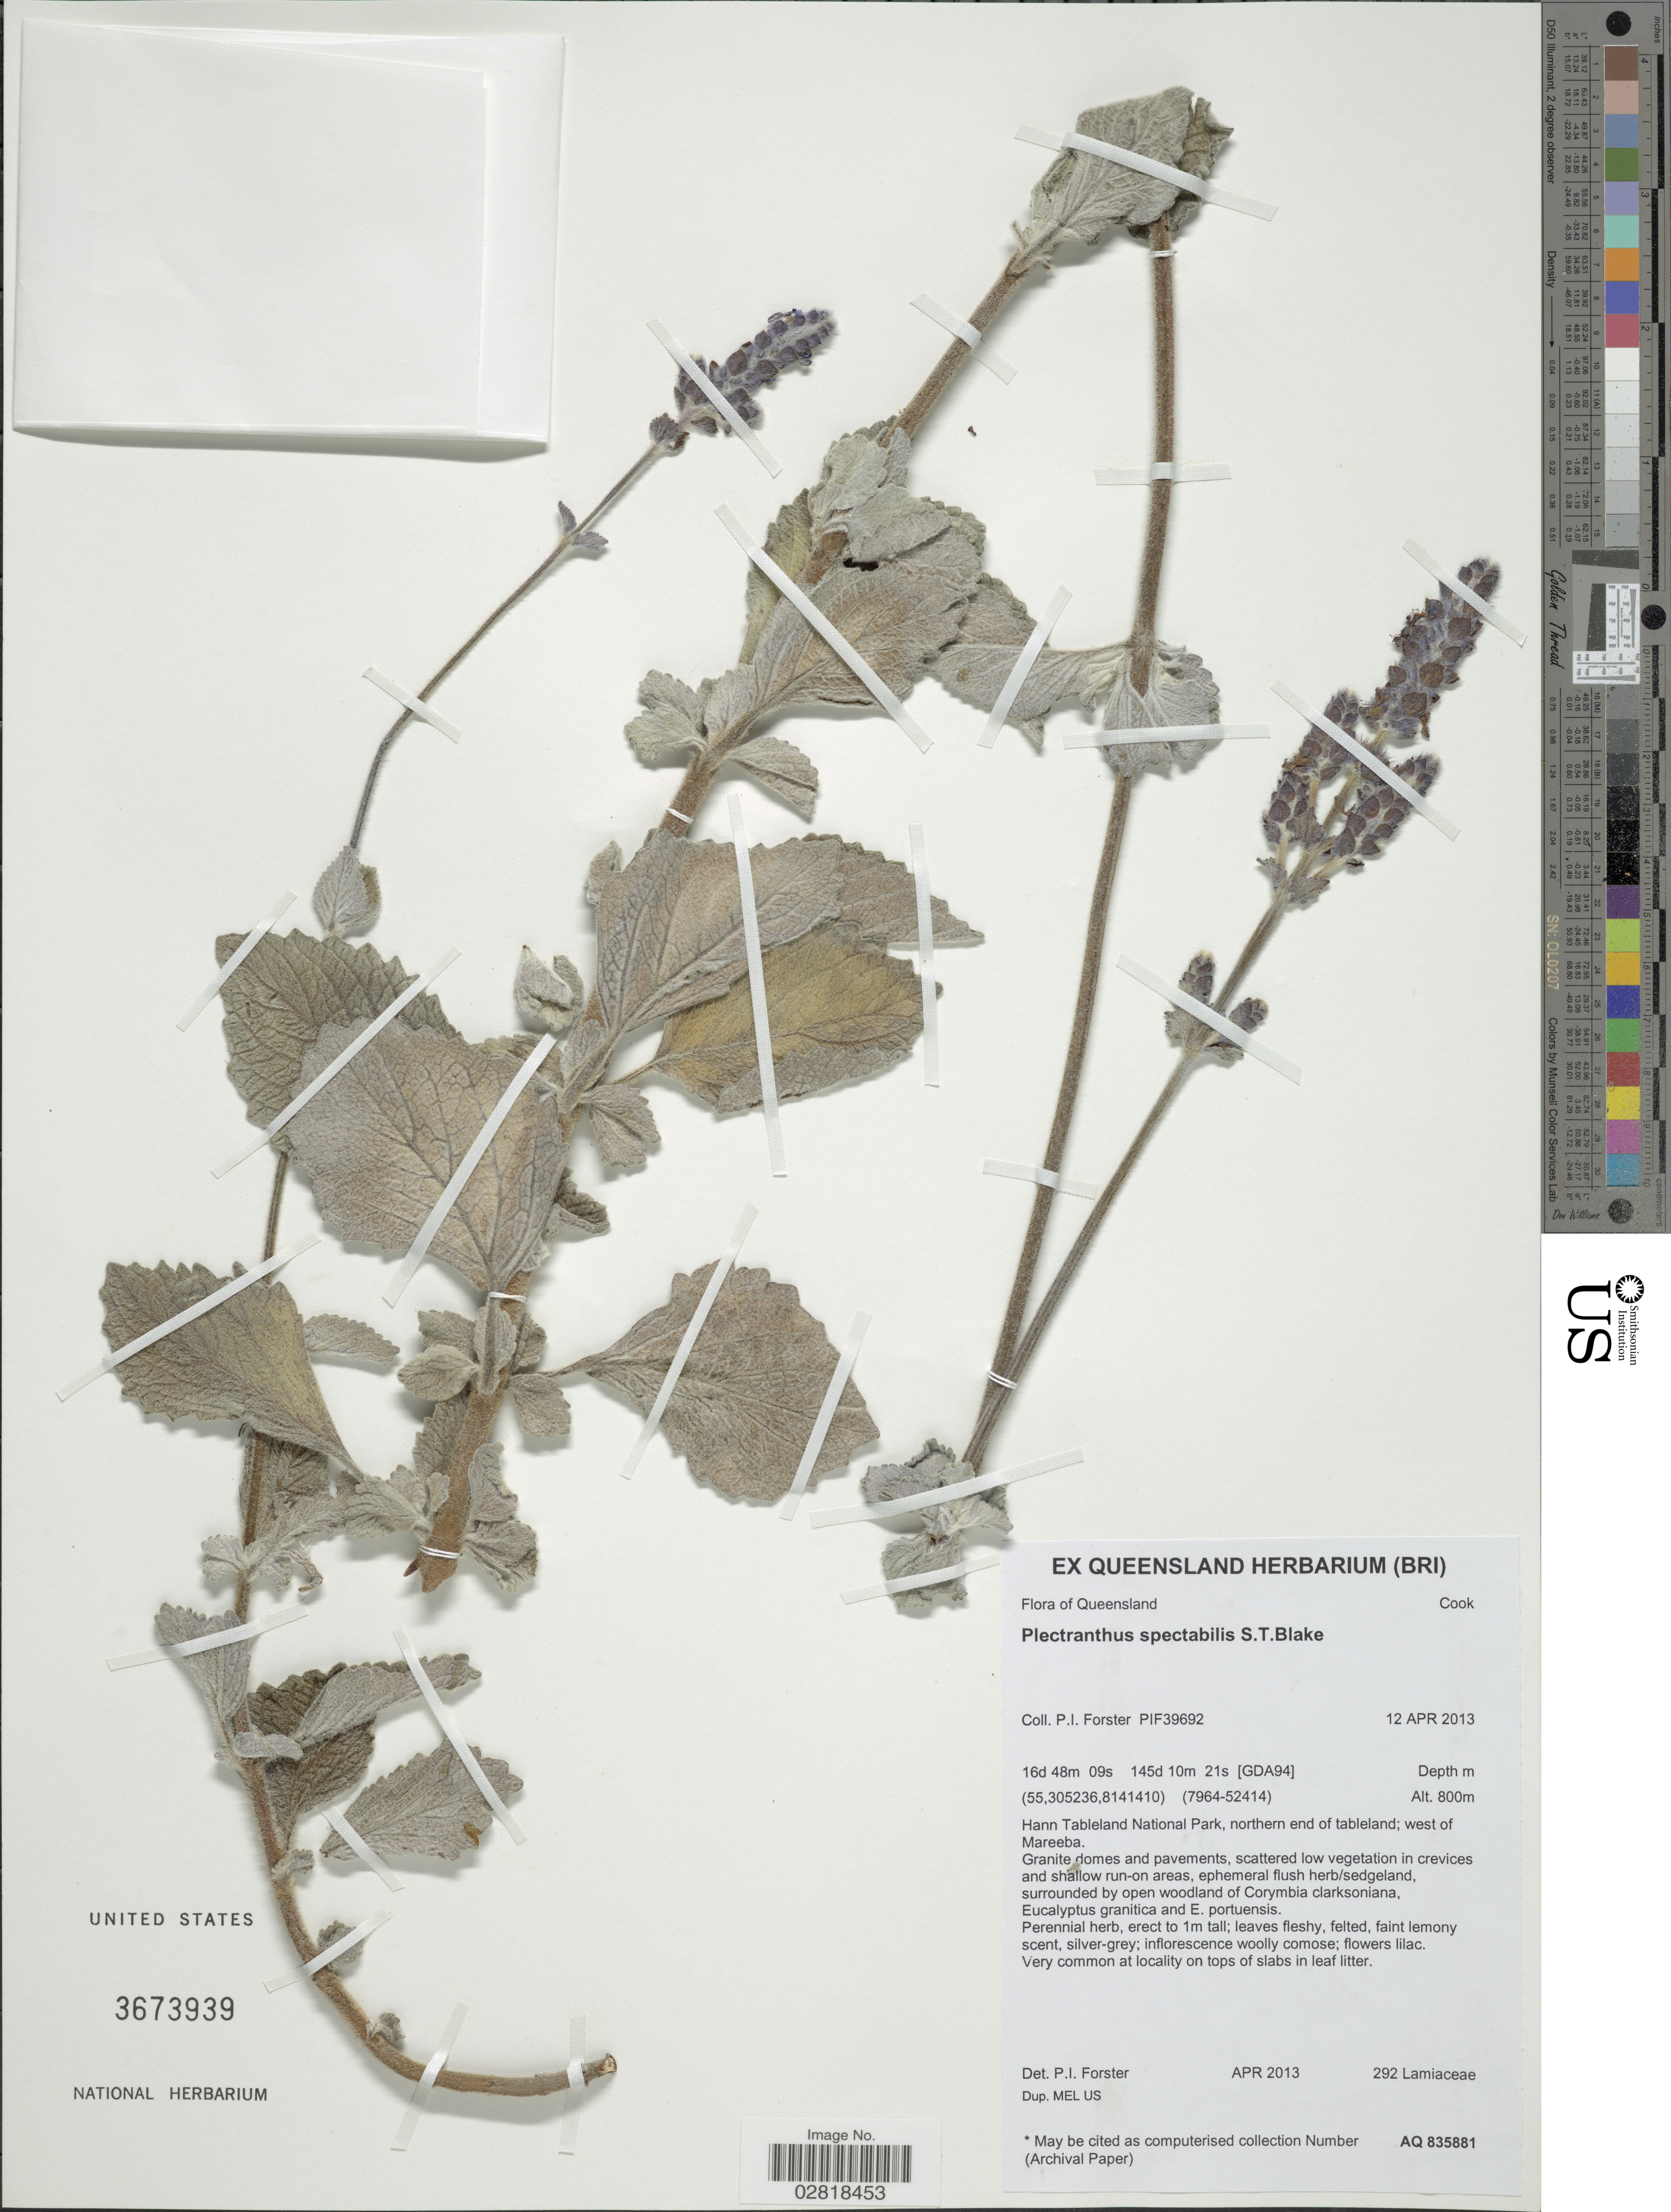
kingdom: Plantae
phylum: Tracheophyta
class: Magnoliopsida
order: Lamiales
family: Lamiaceae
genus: Plectranthus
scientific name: Plectranthus spectabilis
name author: S.T. Blake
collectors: P. Forster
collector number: PIF39692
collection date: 2013-04-12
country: Australia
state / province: Queensland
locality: Cook. Hann Tableland National Park, northern end of tableland; west of Mareeba.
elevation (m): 800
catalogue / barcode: US 3673939